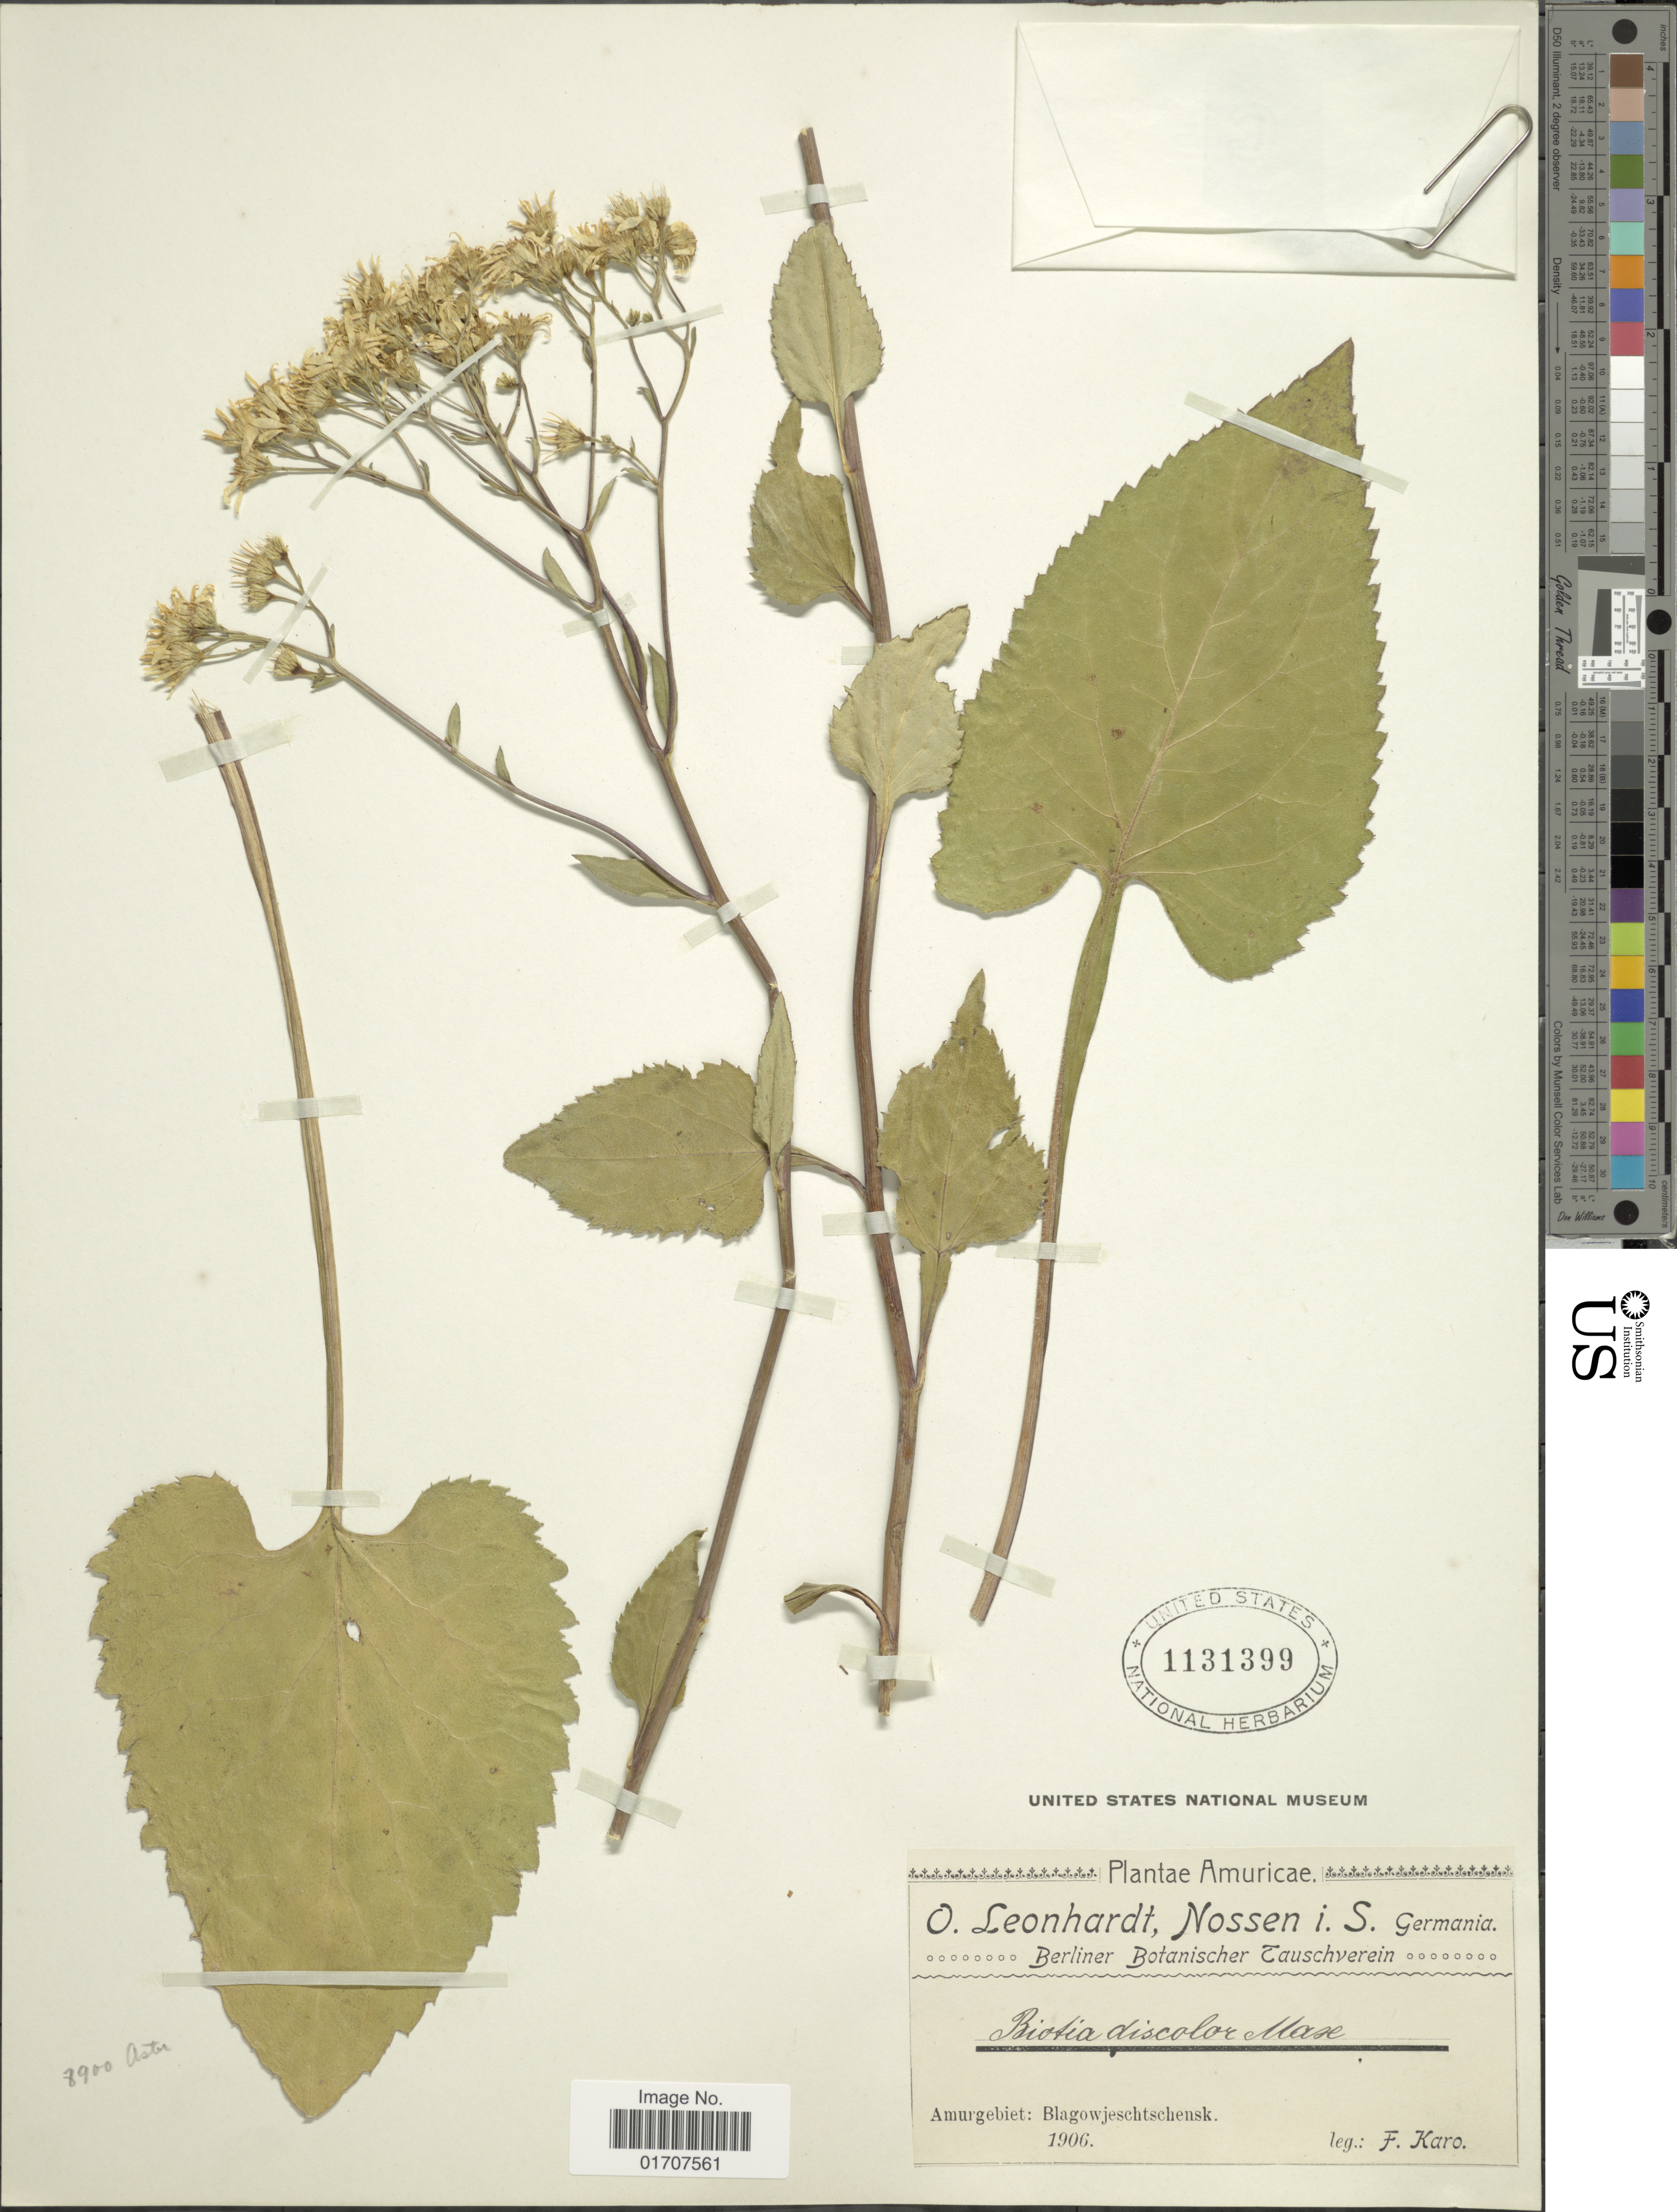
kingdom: Plantae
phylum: Tracheophyta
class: Magnoliopsida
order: Asterales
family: Asteraceae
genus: Aster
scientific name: Aster scaber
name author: Thunb.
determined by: Strong, Mark T., (BOT), Smithsonian Institution - National Museum of Natural History (UNITED STATES)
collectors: F. Karo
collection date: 1906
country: Russian Federation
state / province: Amur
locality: Amuricae, Amurgebiet: Bladowjeschtschensk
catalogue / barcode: US 1131399